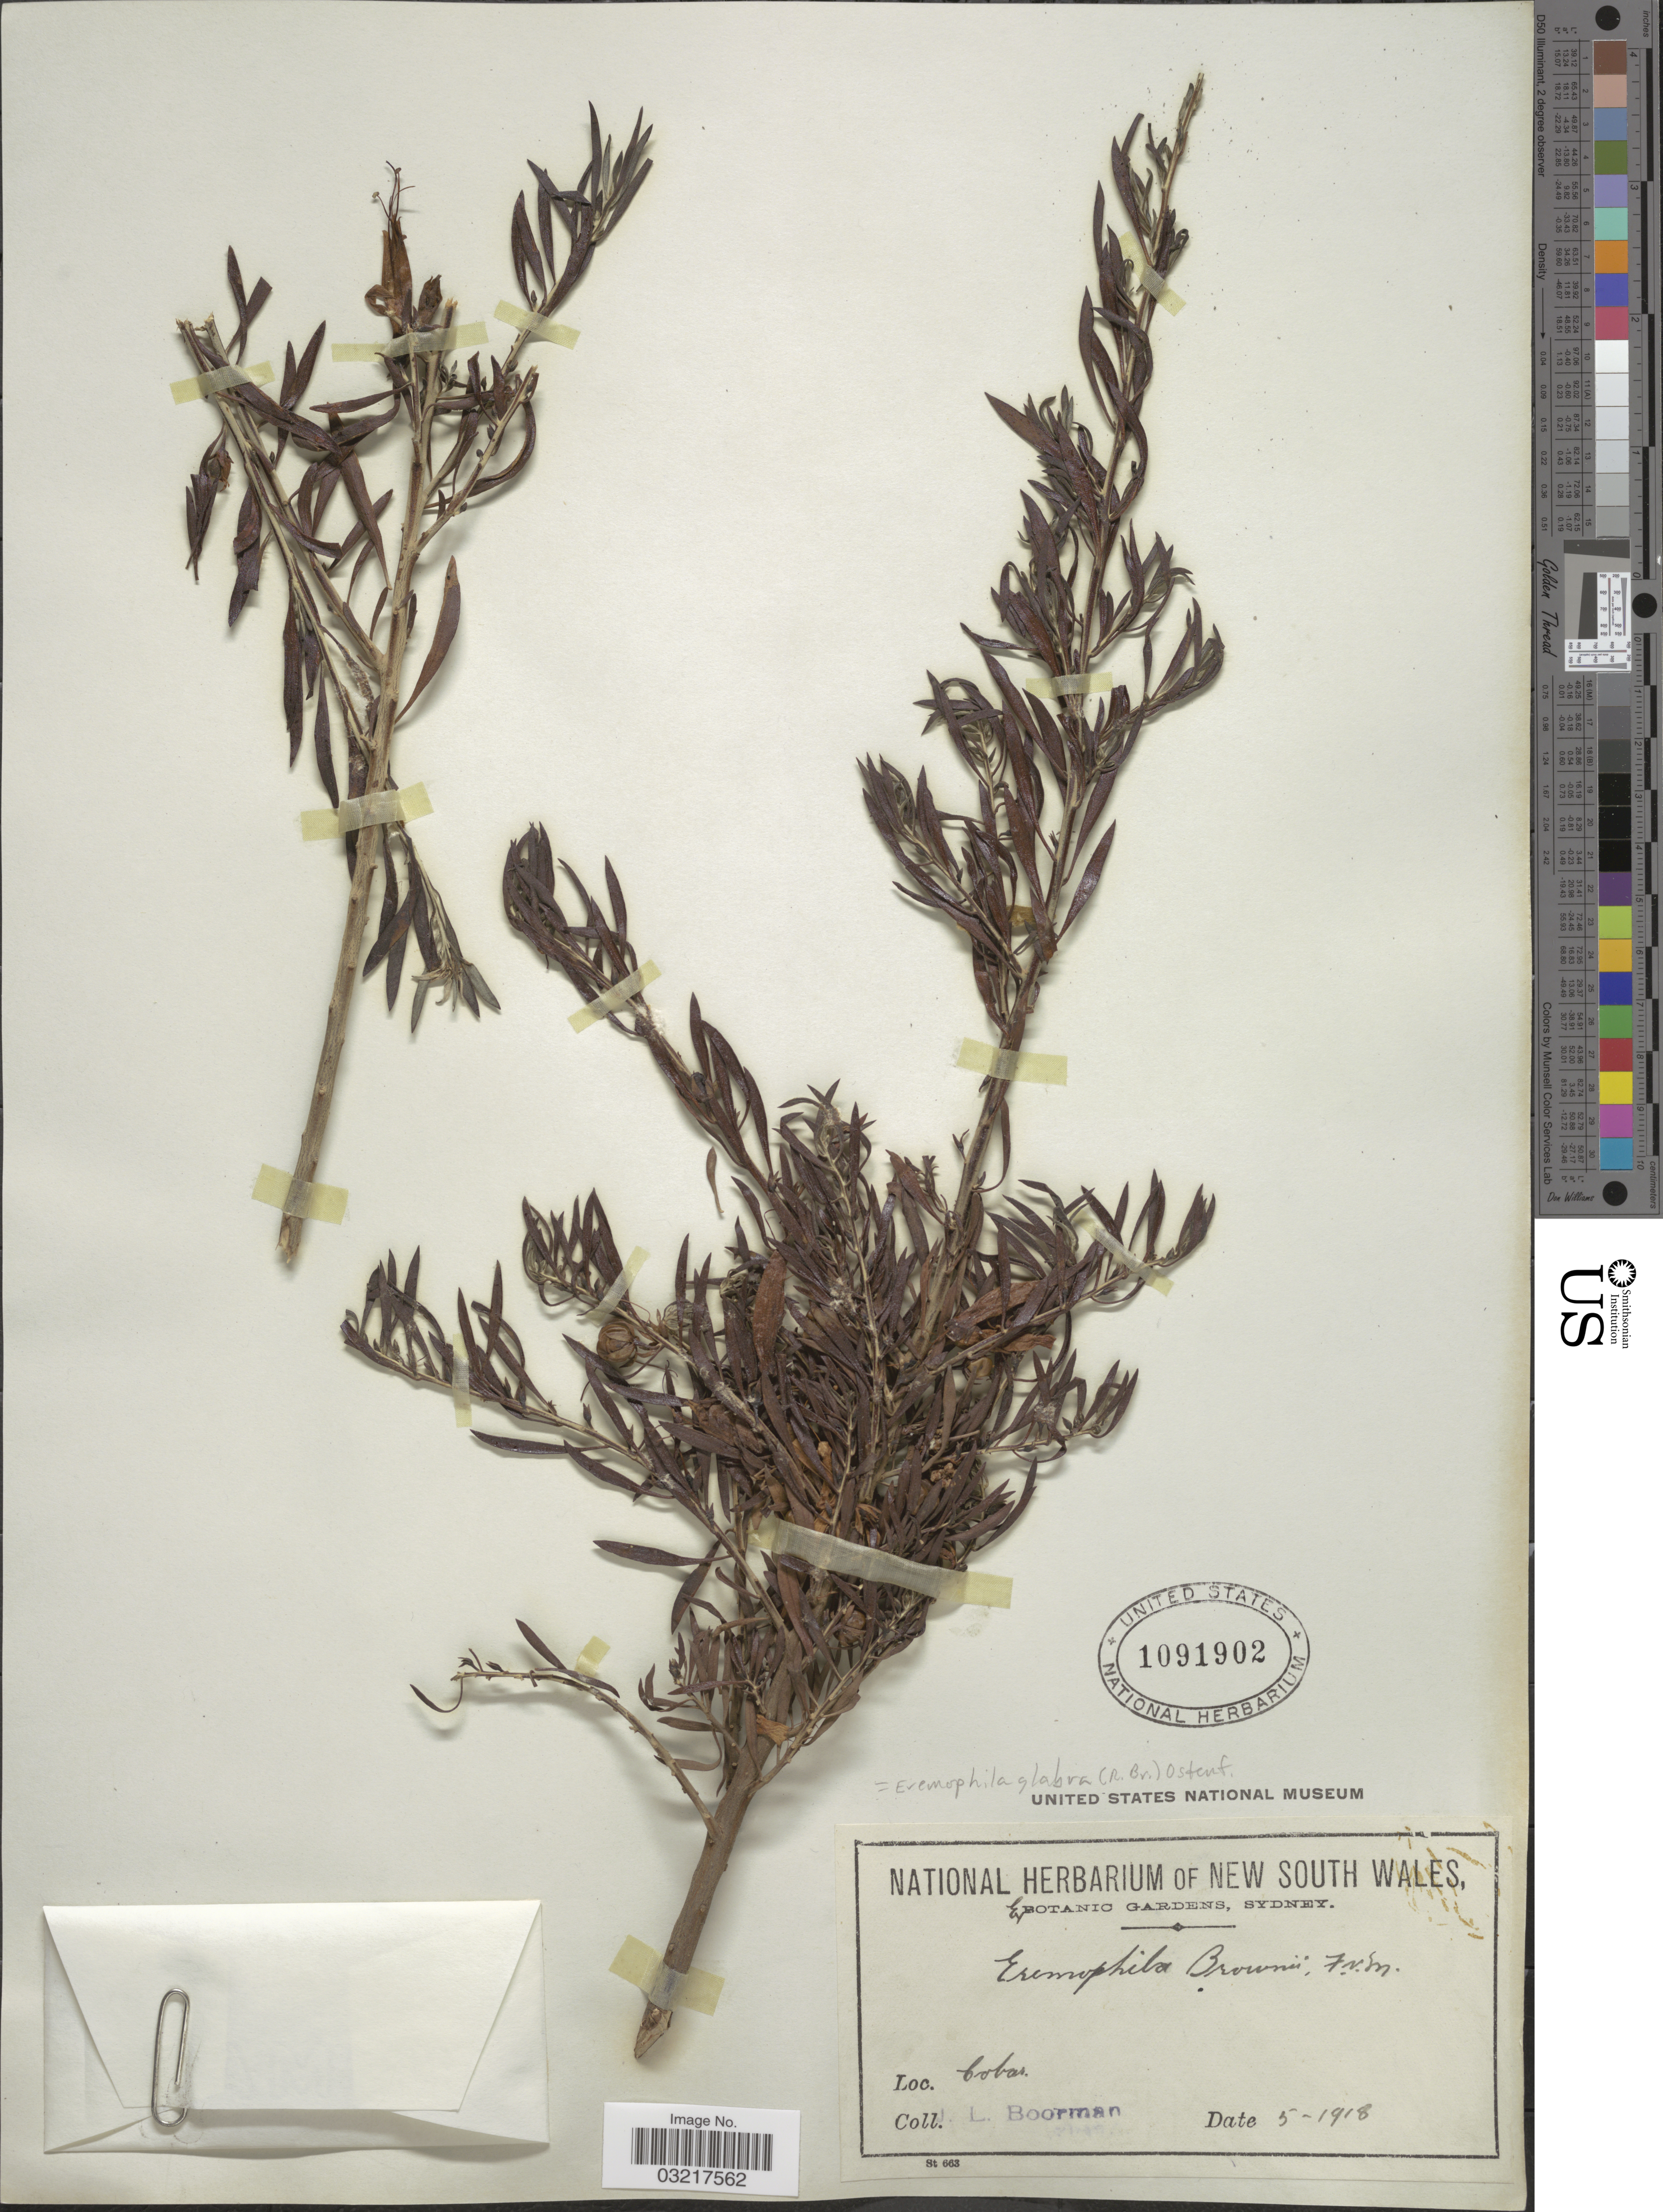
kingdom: Plantae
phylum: Tracheophyta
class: Magnoliopsida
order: Lamiales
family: Scrophulariaceae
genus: Eremophila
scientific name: Eremophila glabra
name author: (R. Br.) Ostenf.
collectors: J. Boorman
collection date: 1918-05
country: Australia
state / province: New South Wales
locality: Cobar.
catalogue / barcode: US 1091902